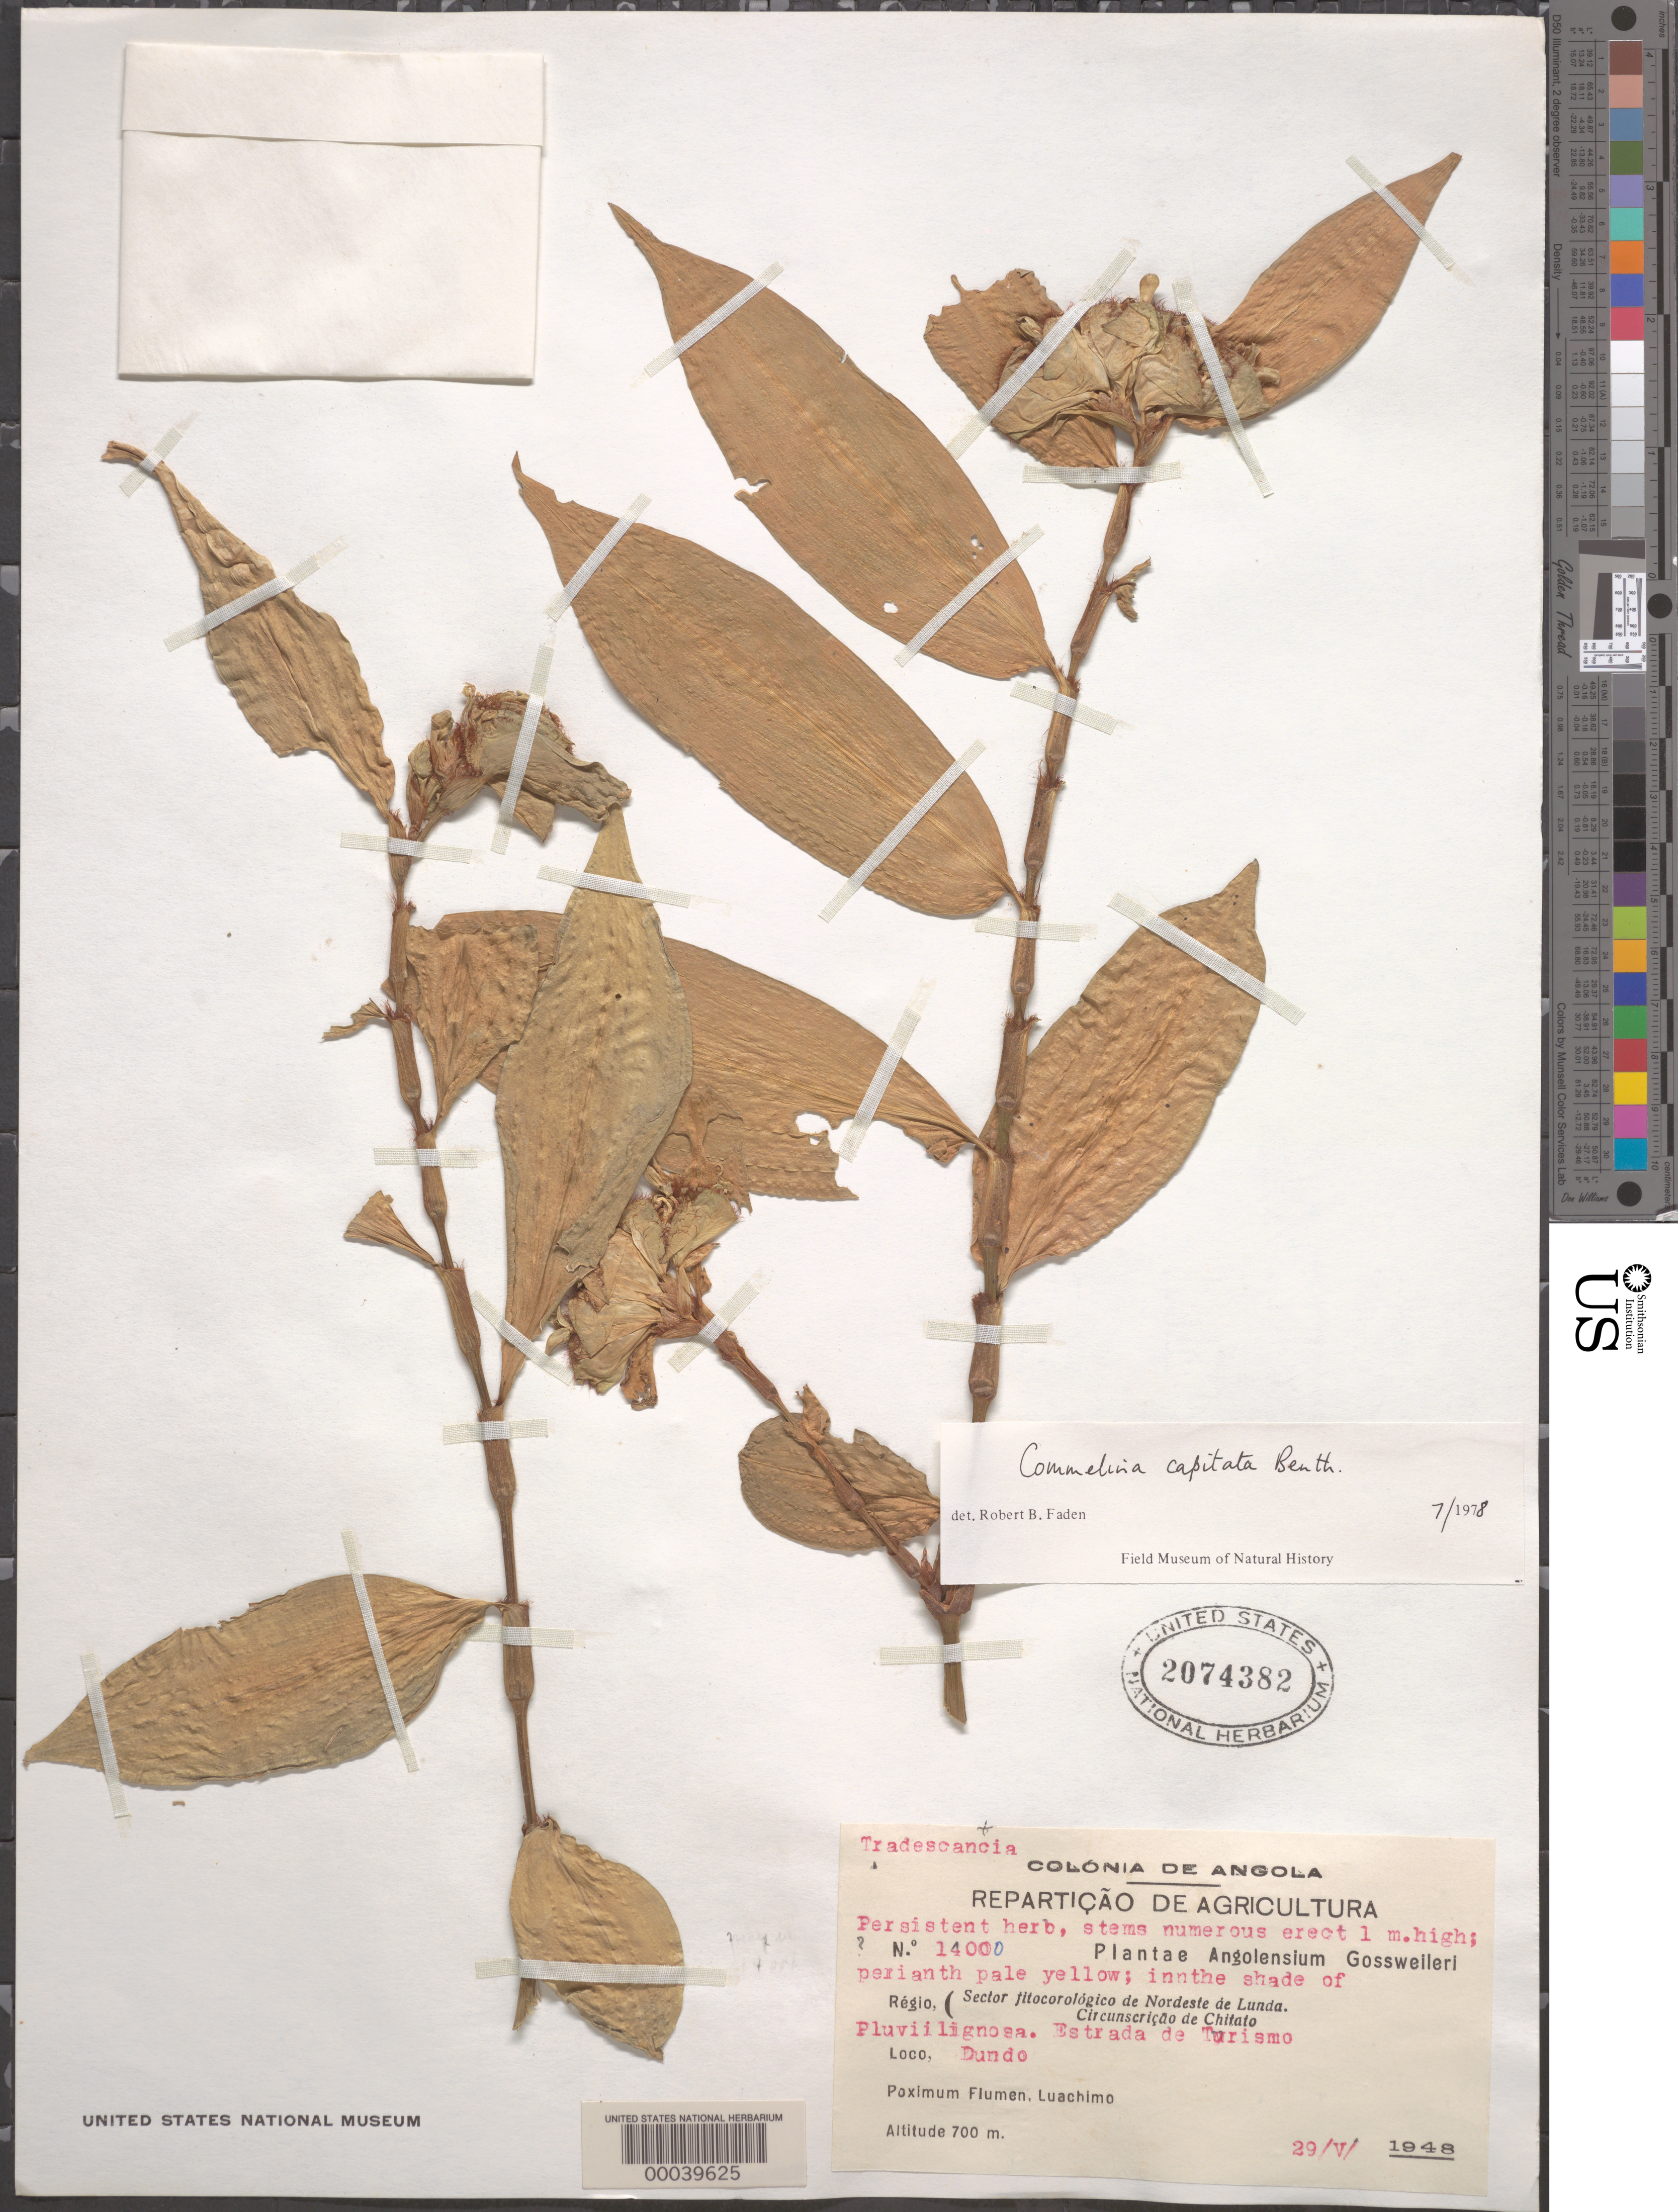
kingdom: Plantae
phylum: Tracheophyta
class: Liliopsida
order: Commelinales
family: Commelinaceae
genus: Commelina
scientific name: Commelina capitata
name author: Benth.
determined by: Faden, Robert B., (US), Smithsonian Institution - National Museum of Natural History (UNITED STATES)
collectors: J. Gossweiler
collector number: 14000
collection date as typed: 29 May 1948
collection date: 1948-05-29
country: Angola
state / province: Lunda Norte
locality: NE of Lunda, Dundo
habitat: Shaded area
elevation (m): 700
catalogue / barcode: US 2074382